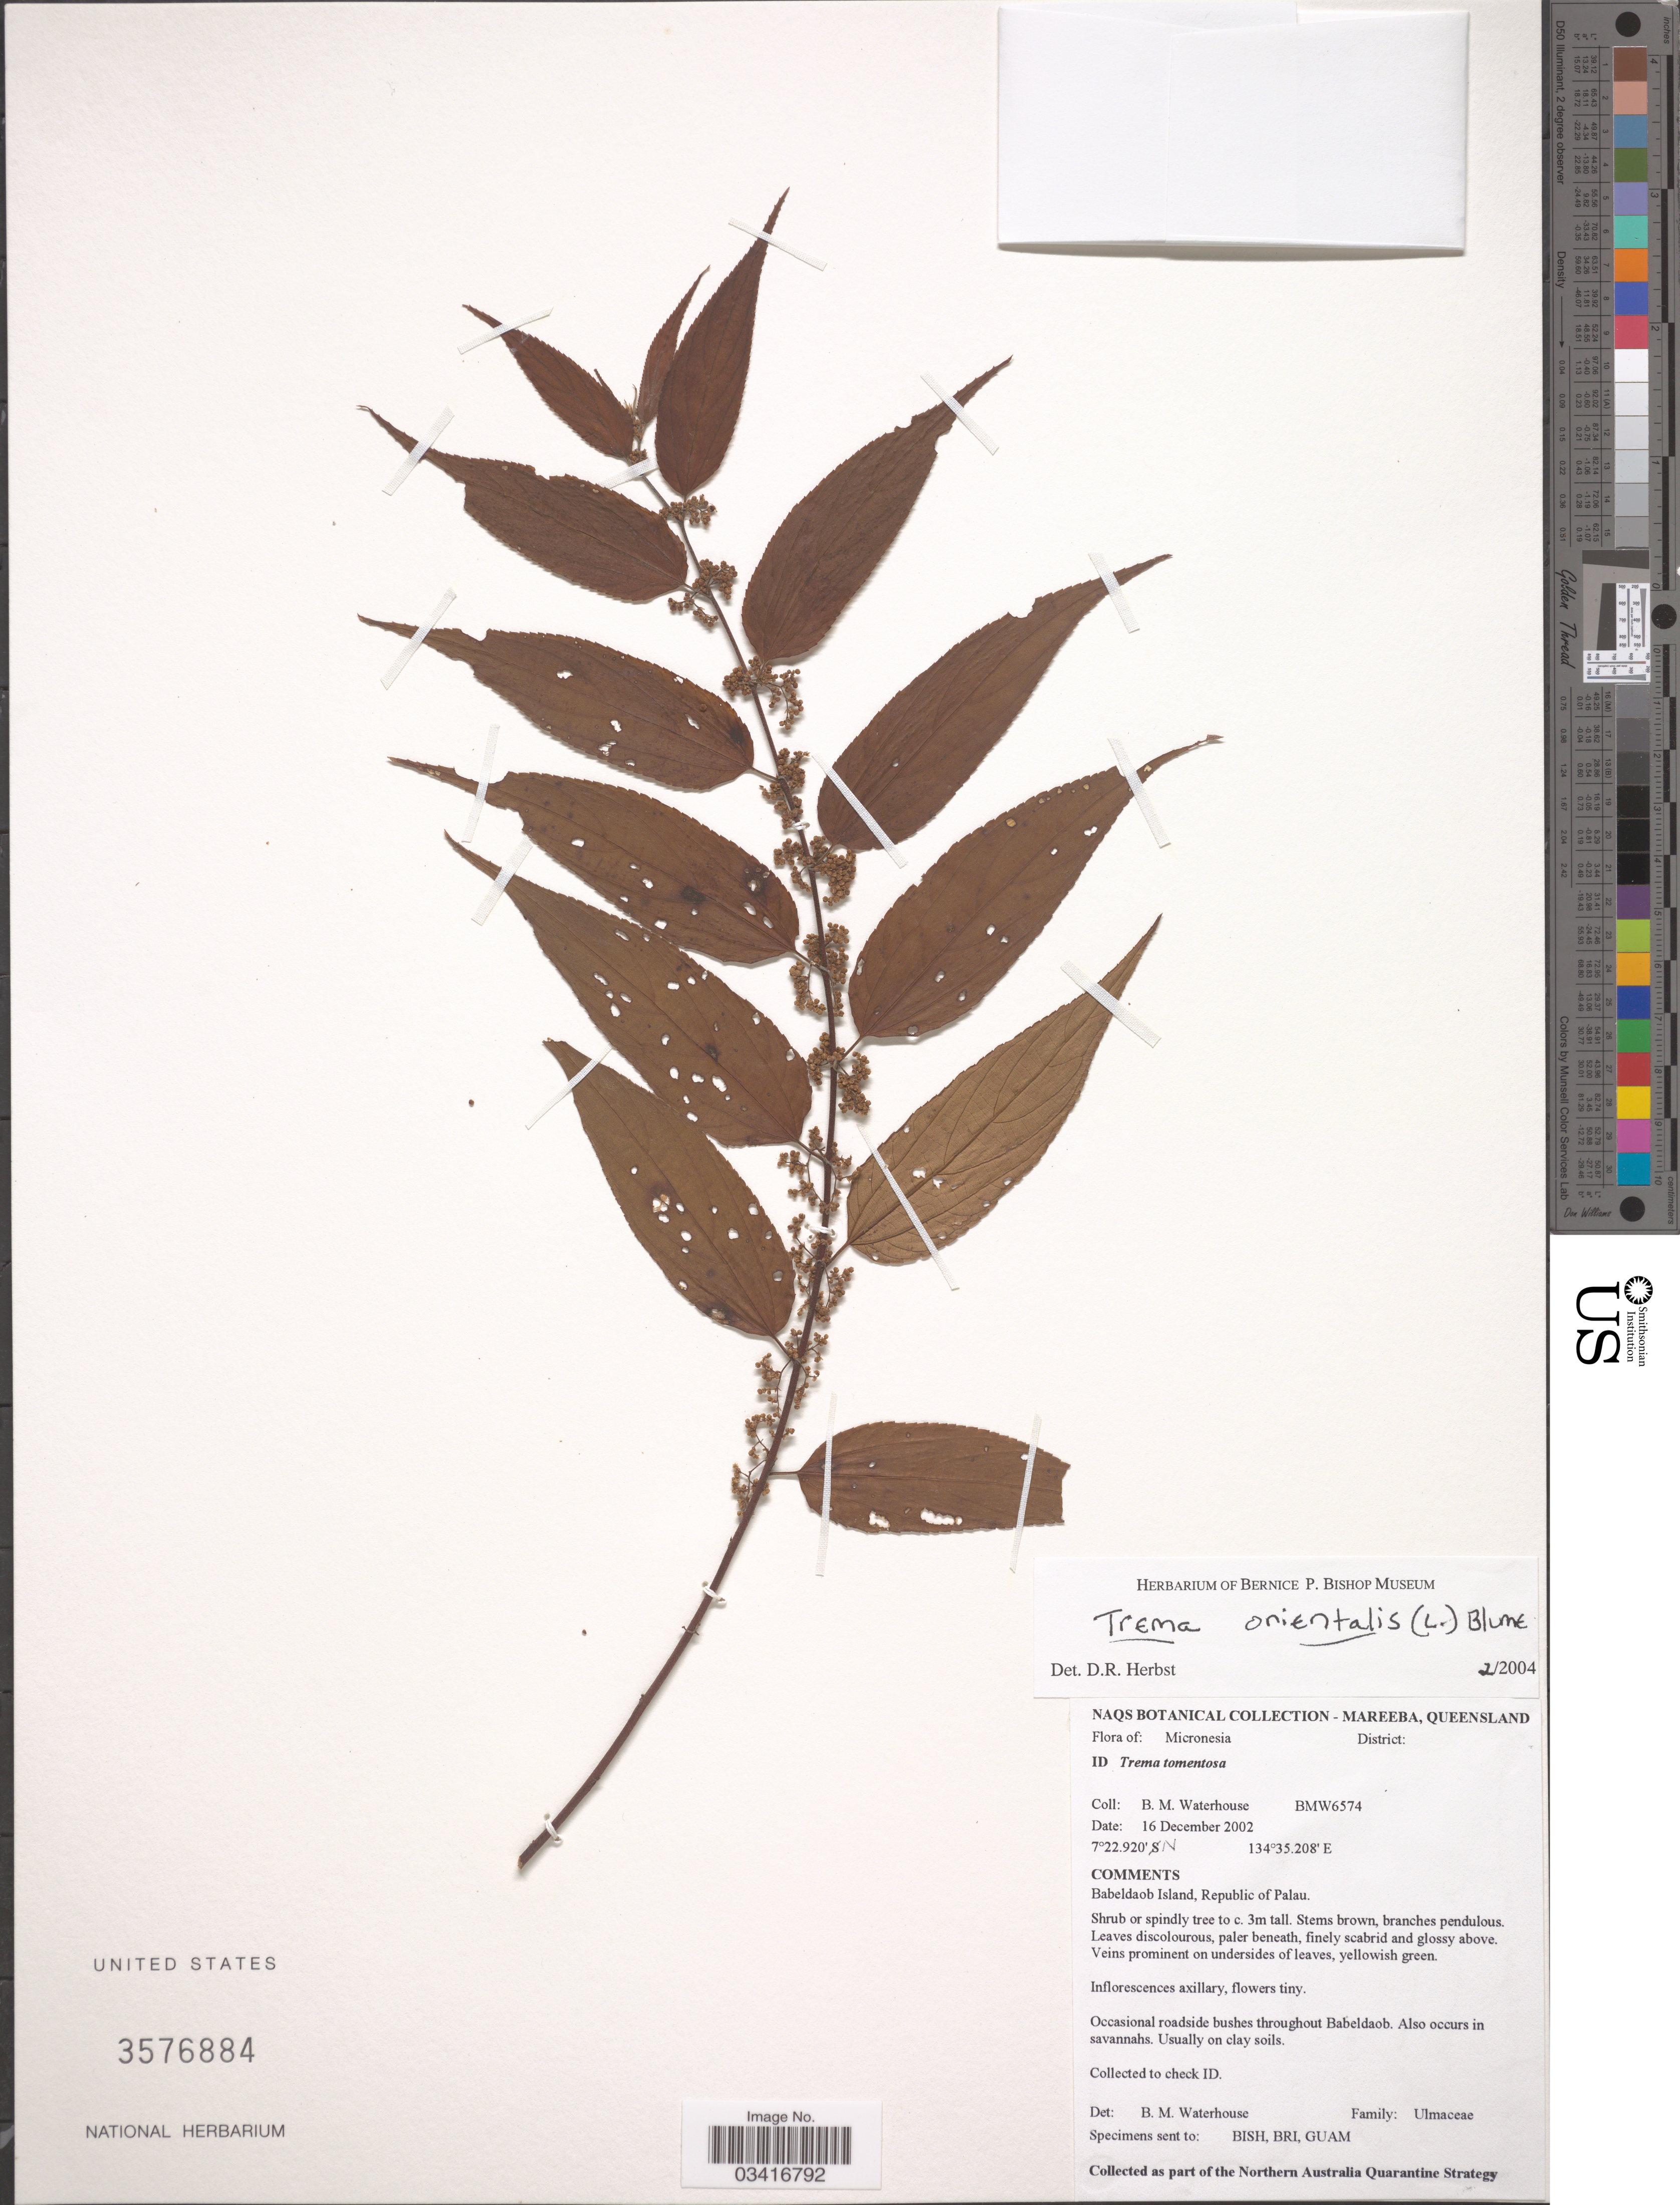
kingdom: Plantae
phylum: Tracheophyta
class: Magnoliopsida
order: Rosales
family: Cannabaceae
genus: Trema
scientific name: Trema orientale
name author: (L.) Blume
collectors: B. Waterhouse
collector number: BMW6574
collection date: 2002-12-16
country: Palau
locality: Babeldaob Island, Republic of Palau. Occasional roadside bushes throughout Babeldaob.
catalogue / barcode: US 3576884